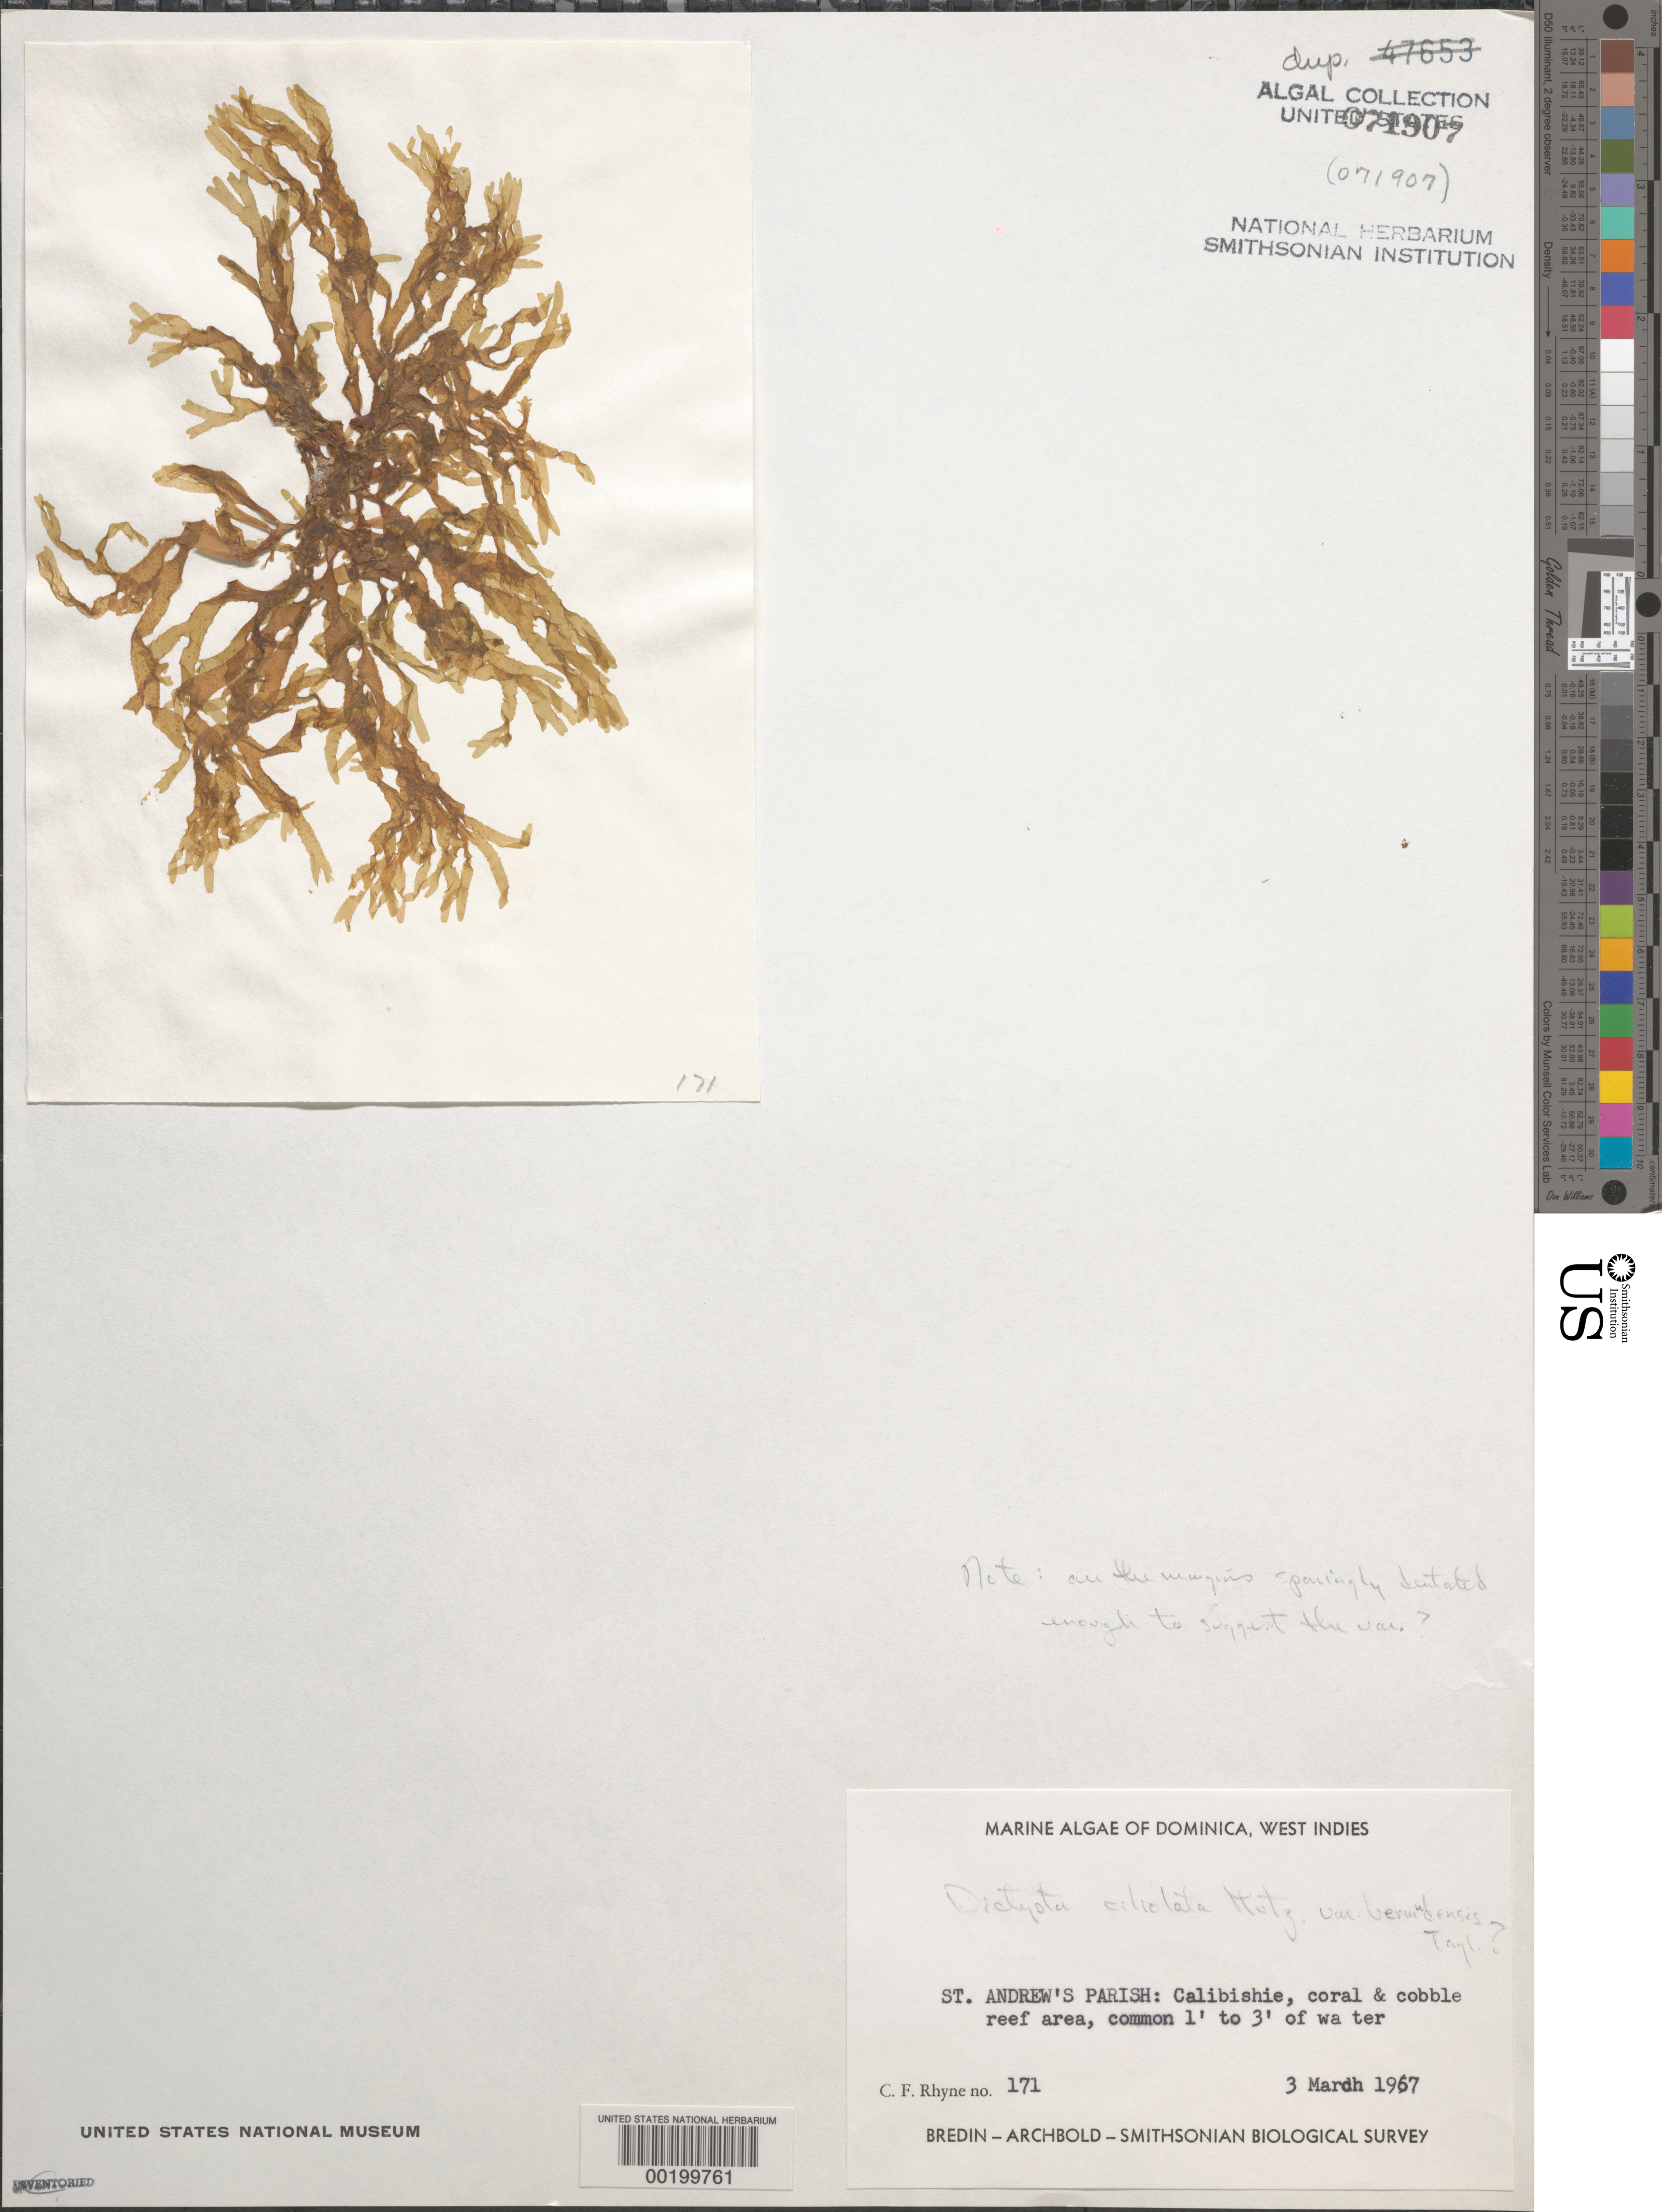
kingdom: Chromista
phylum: Ochrophyta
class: Phaeophyceae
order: Dictyotales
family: Dictyotaceae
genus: Dictyota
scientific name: Dictyota ciliolata var. bermudensis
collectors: C. Rhyne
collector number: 171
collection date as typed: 03 Mar 1967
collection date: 1967-03-03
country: Dominica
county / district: St. Andrew's Parish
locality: Calibishie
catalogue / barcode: US 71907